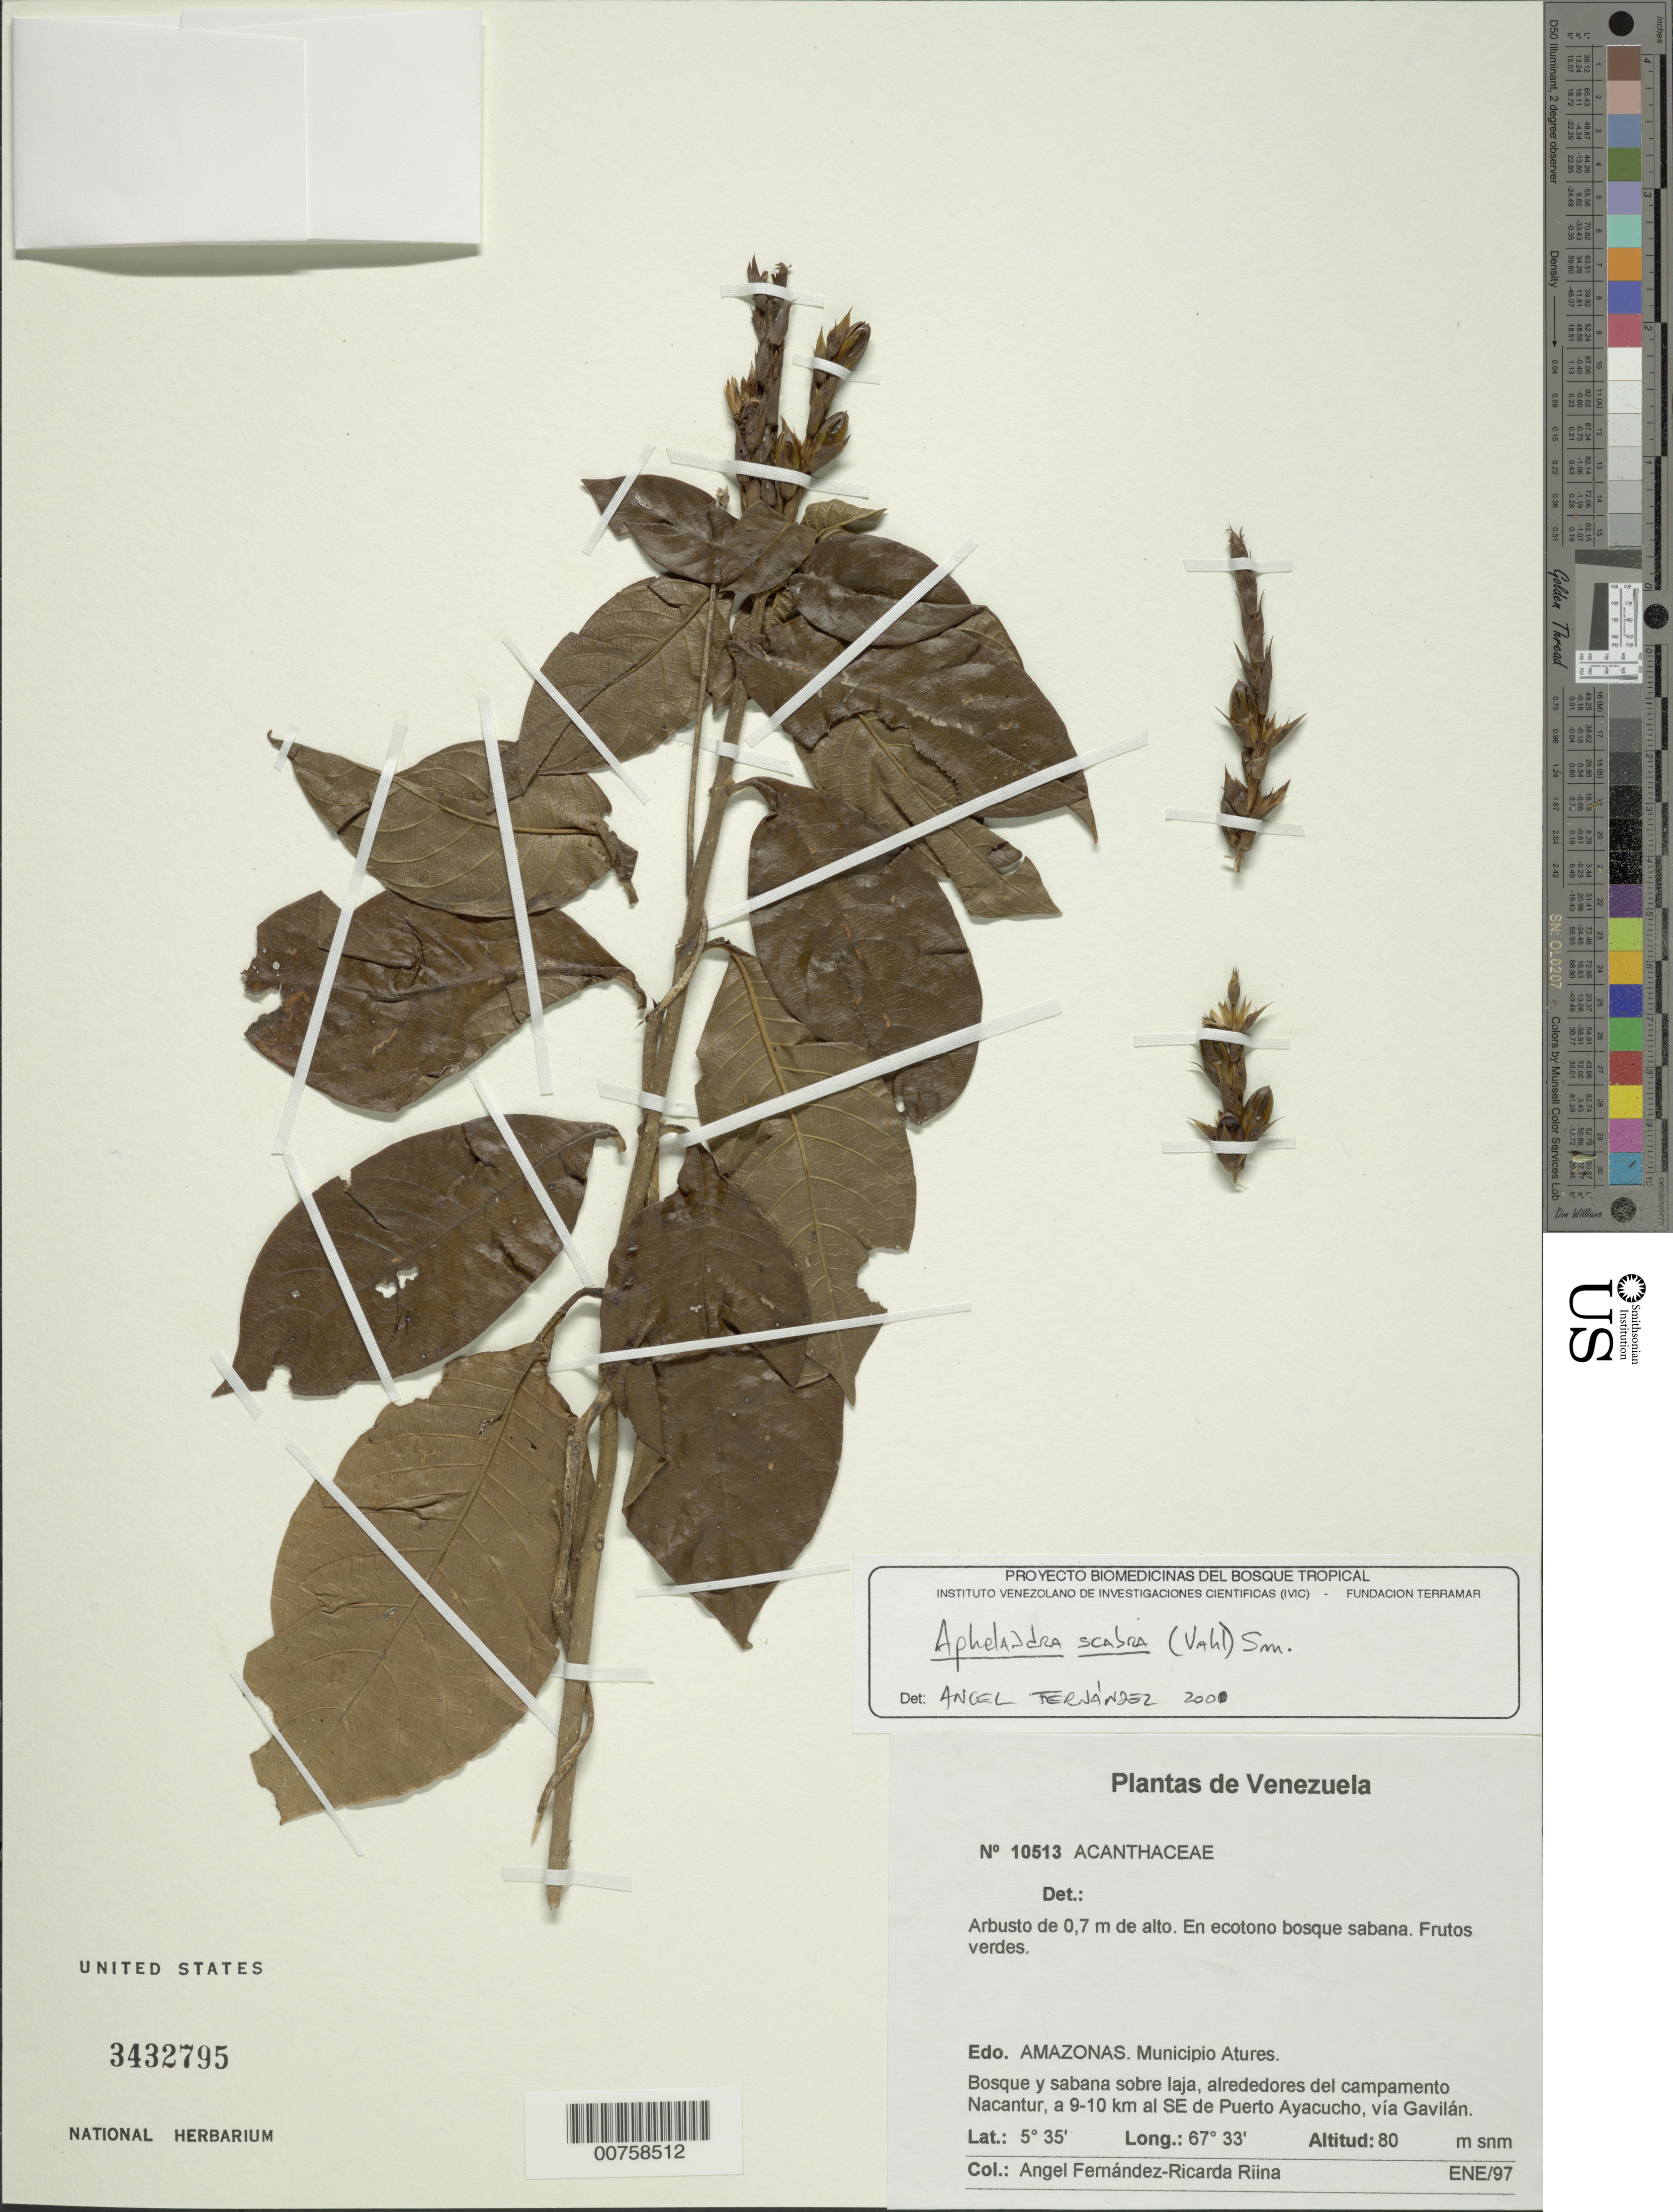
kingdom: Plantae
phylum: Tracheophyta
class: Magnoliopsida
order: Lamiales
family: Acanthaceae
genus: Aphelandra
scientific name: Aphelandra scabra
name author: (Vahl) Sm.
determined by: Fernández, A.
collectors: A. Fernández & R. Riina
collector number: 10513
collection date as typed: Jan-97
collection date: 1997-01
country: Venezuela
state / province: Amazonas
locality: Mun. Atures, alrededores del campamento Nacantur, 9-10 km SE de Pto. Ayacucho, via Gavilán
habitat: Ecotono bosque sabana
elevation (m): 80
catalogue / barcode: US 3432795